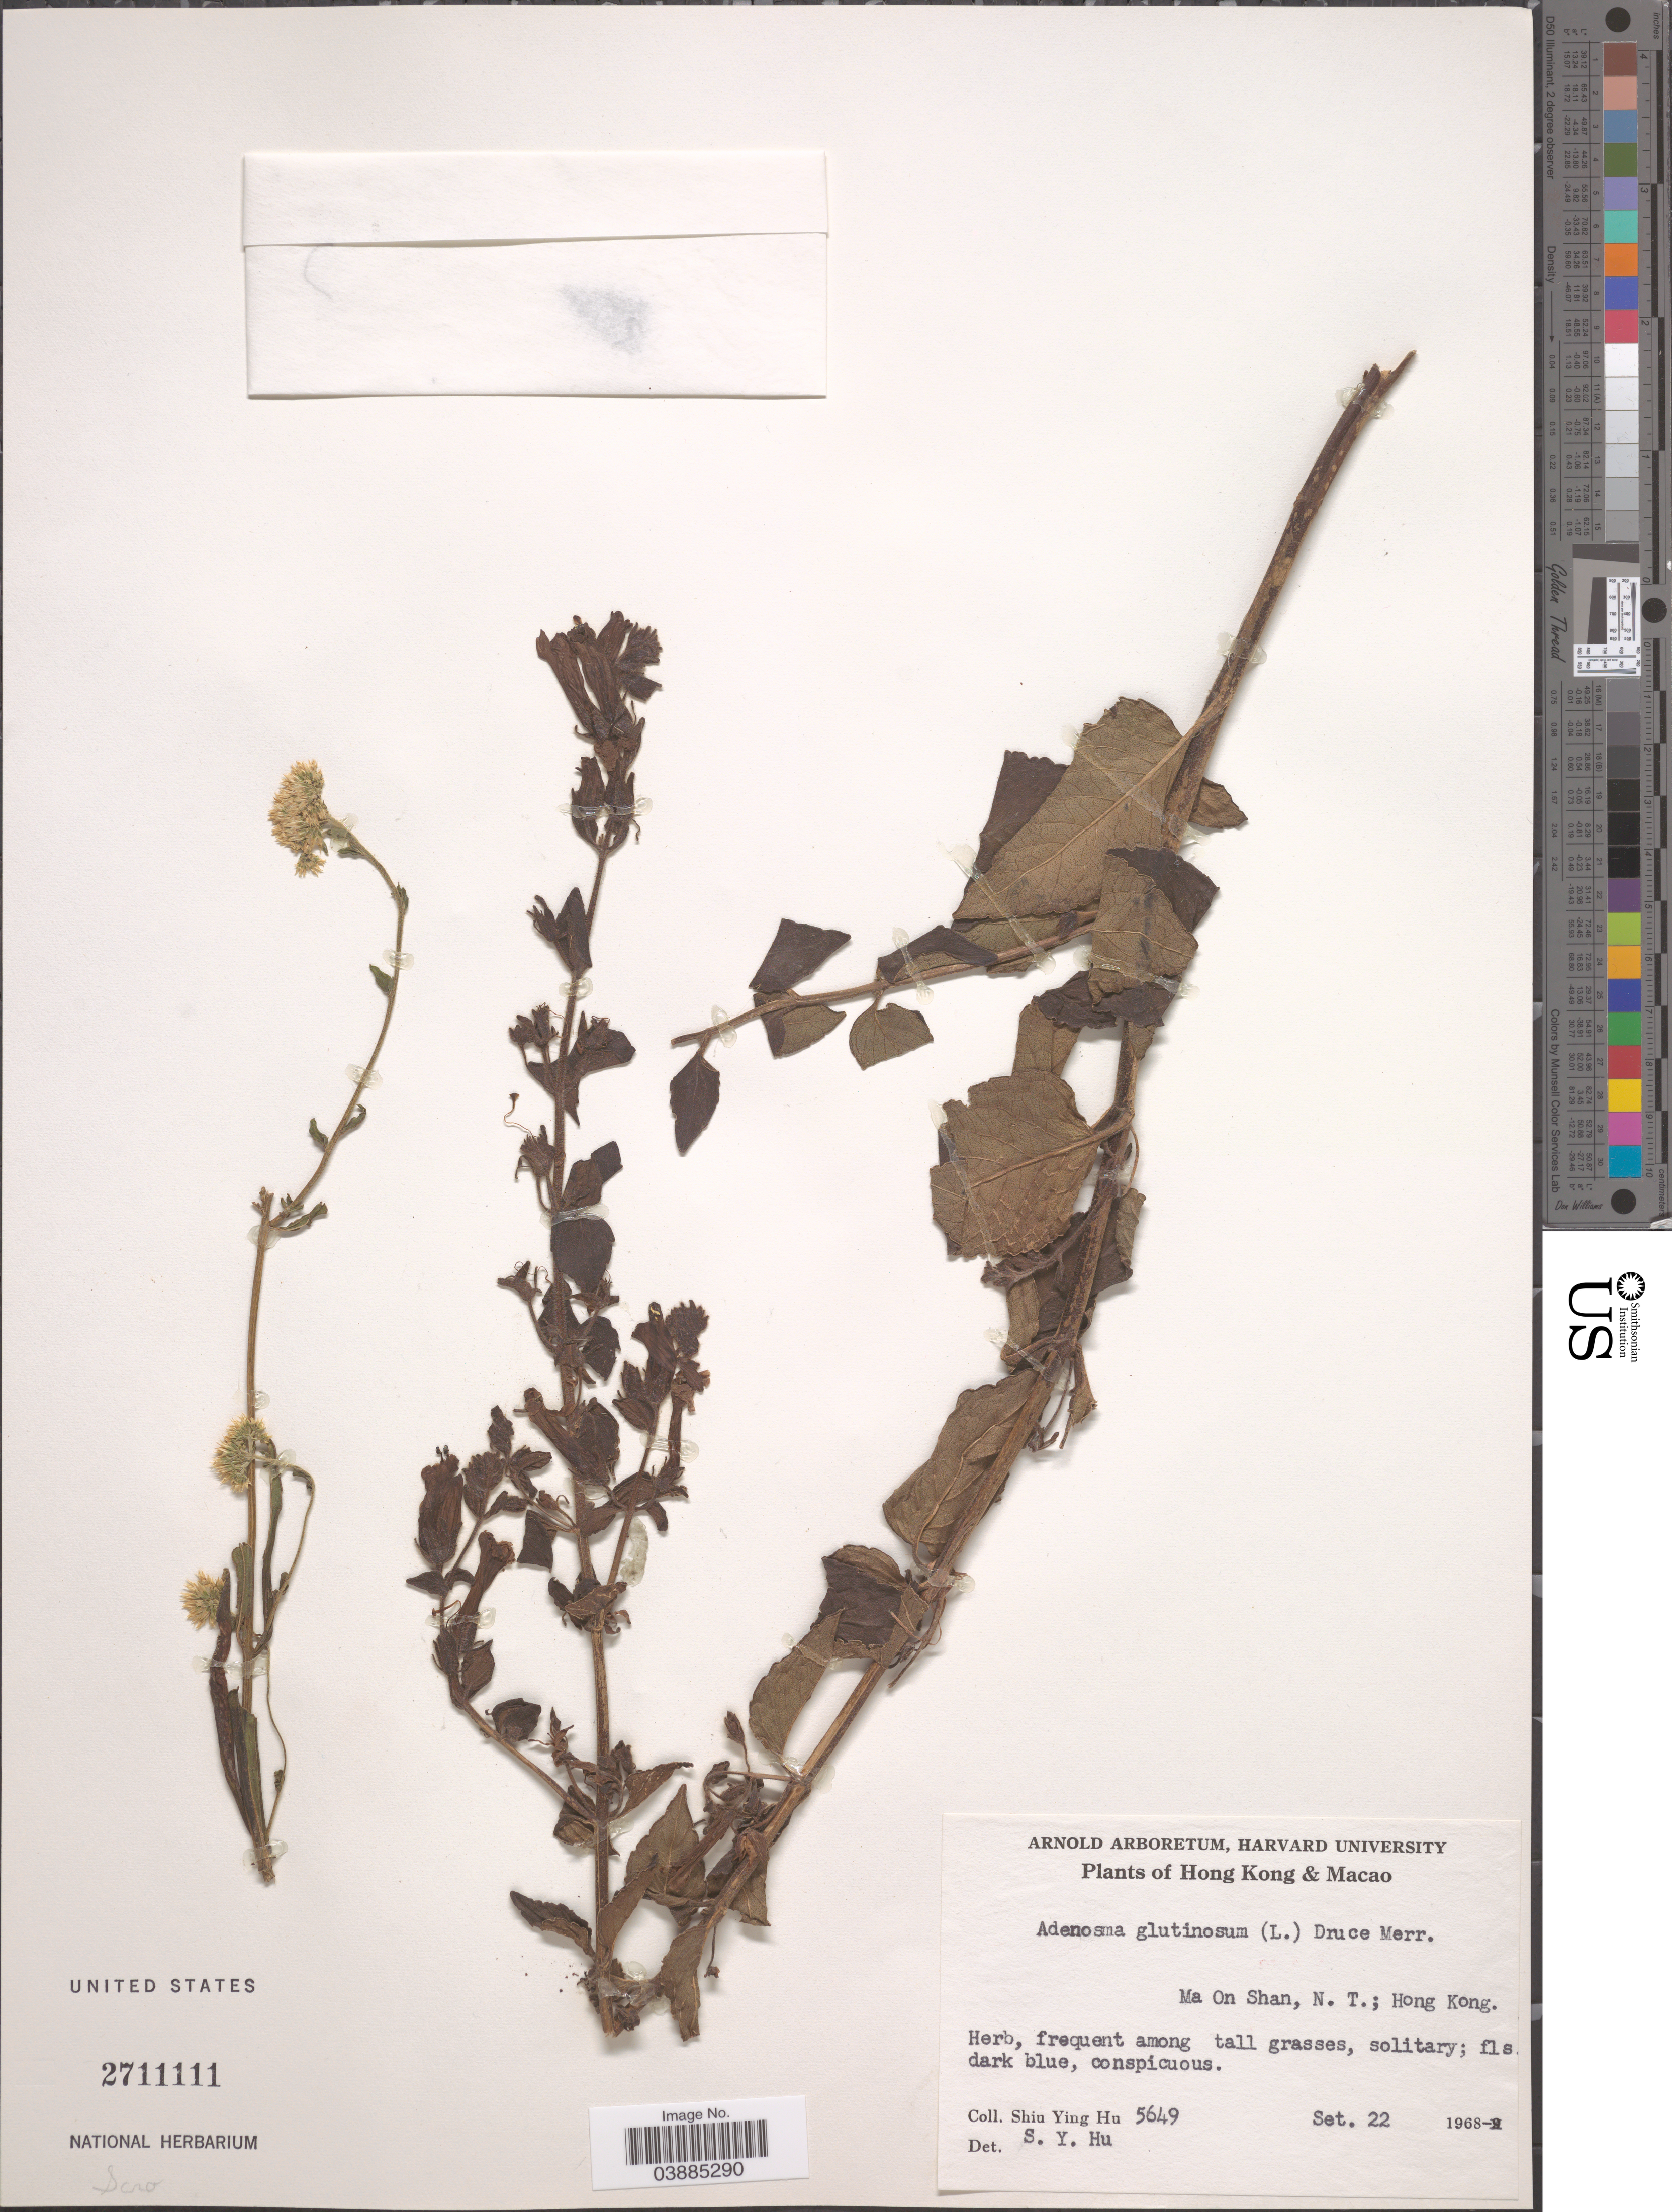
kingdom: Plantae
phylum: Tracheophyta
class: Magnoliopsida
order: Lamiales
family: Plantaginaceae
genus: Adenosma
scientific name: Adenosma glutinosum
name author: (L.) Druce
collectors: S. Y. Hu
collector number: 5649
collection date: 1968-09-22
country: China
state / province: Hong Kong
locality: Ma On Shan, N. T.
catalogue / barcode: US 2711111